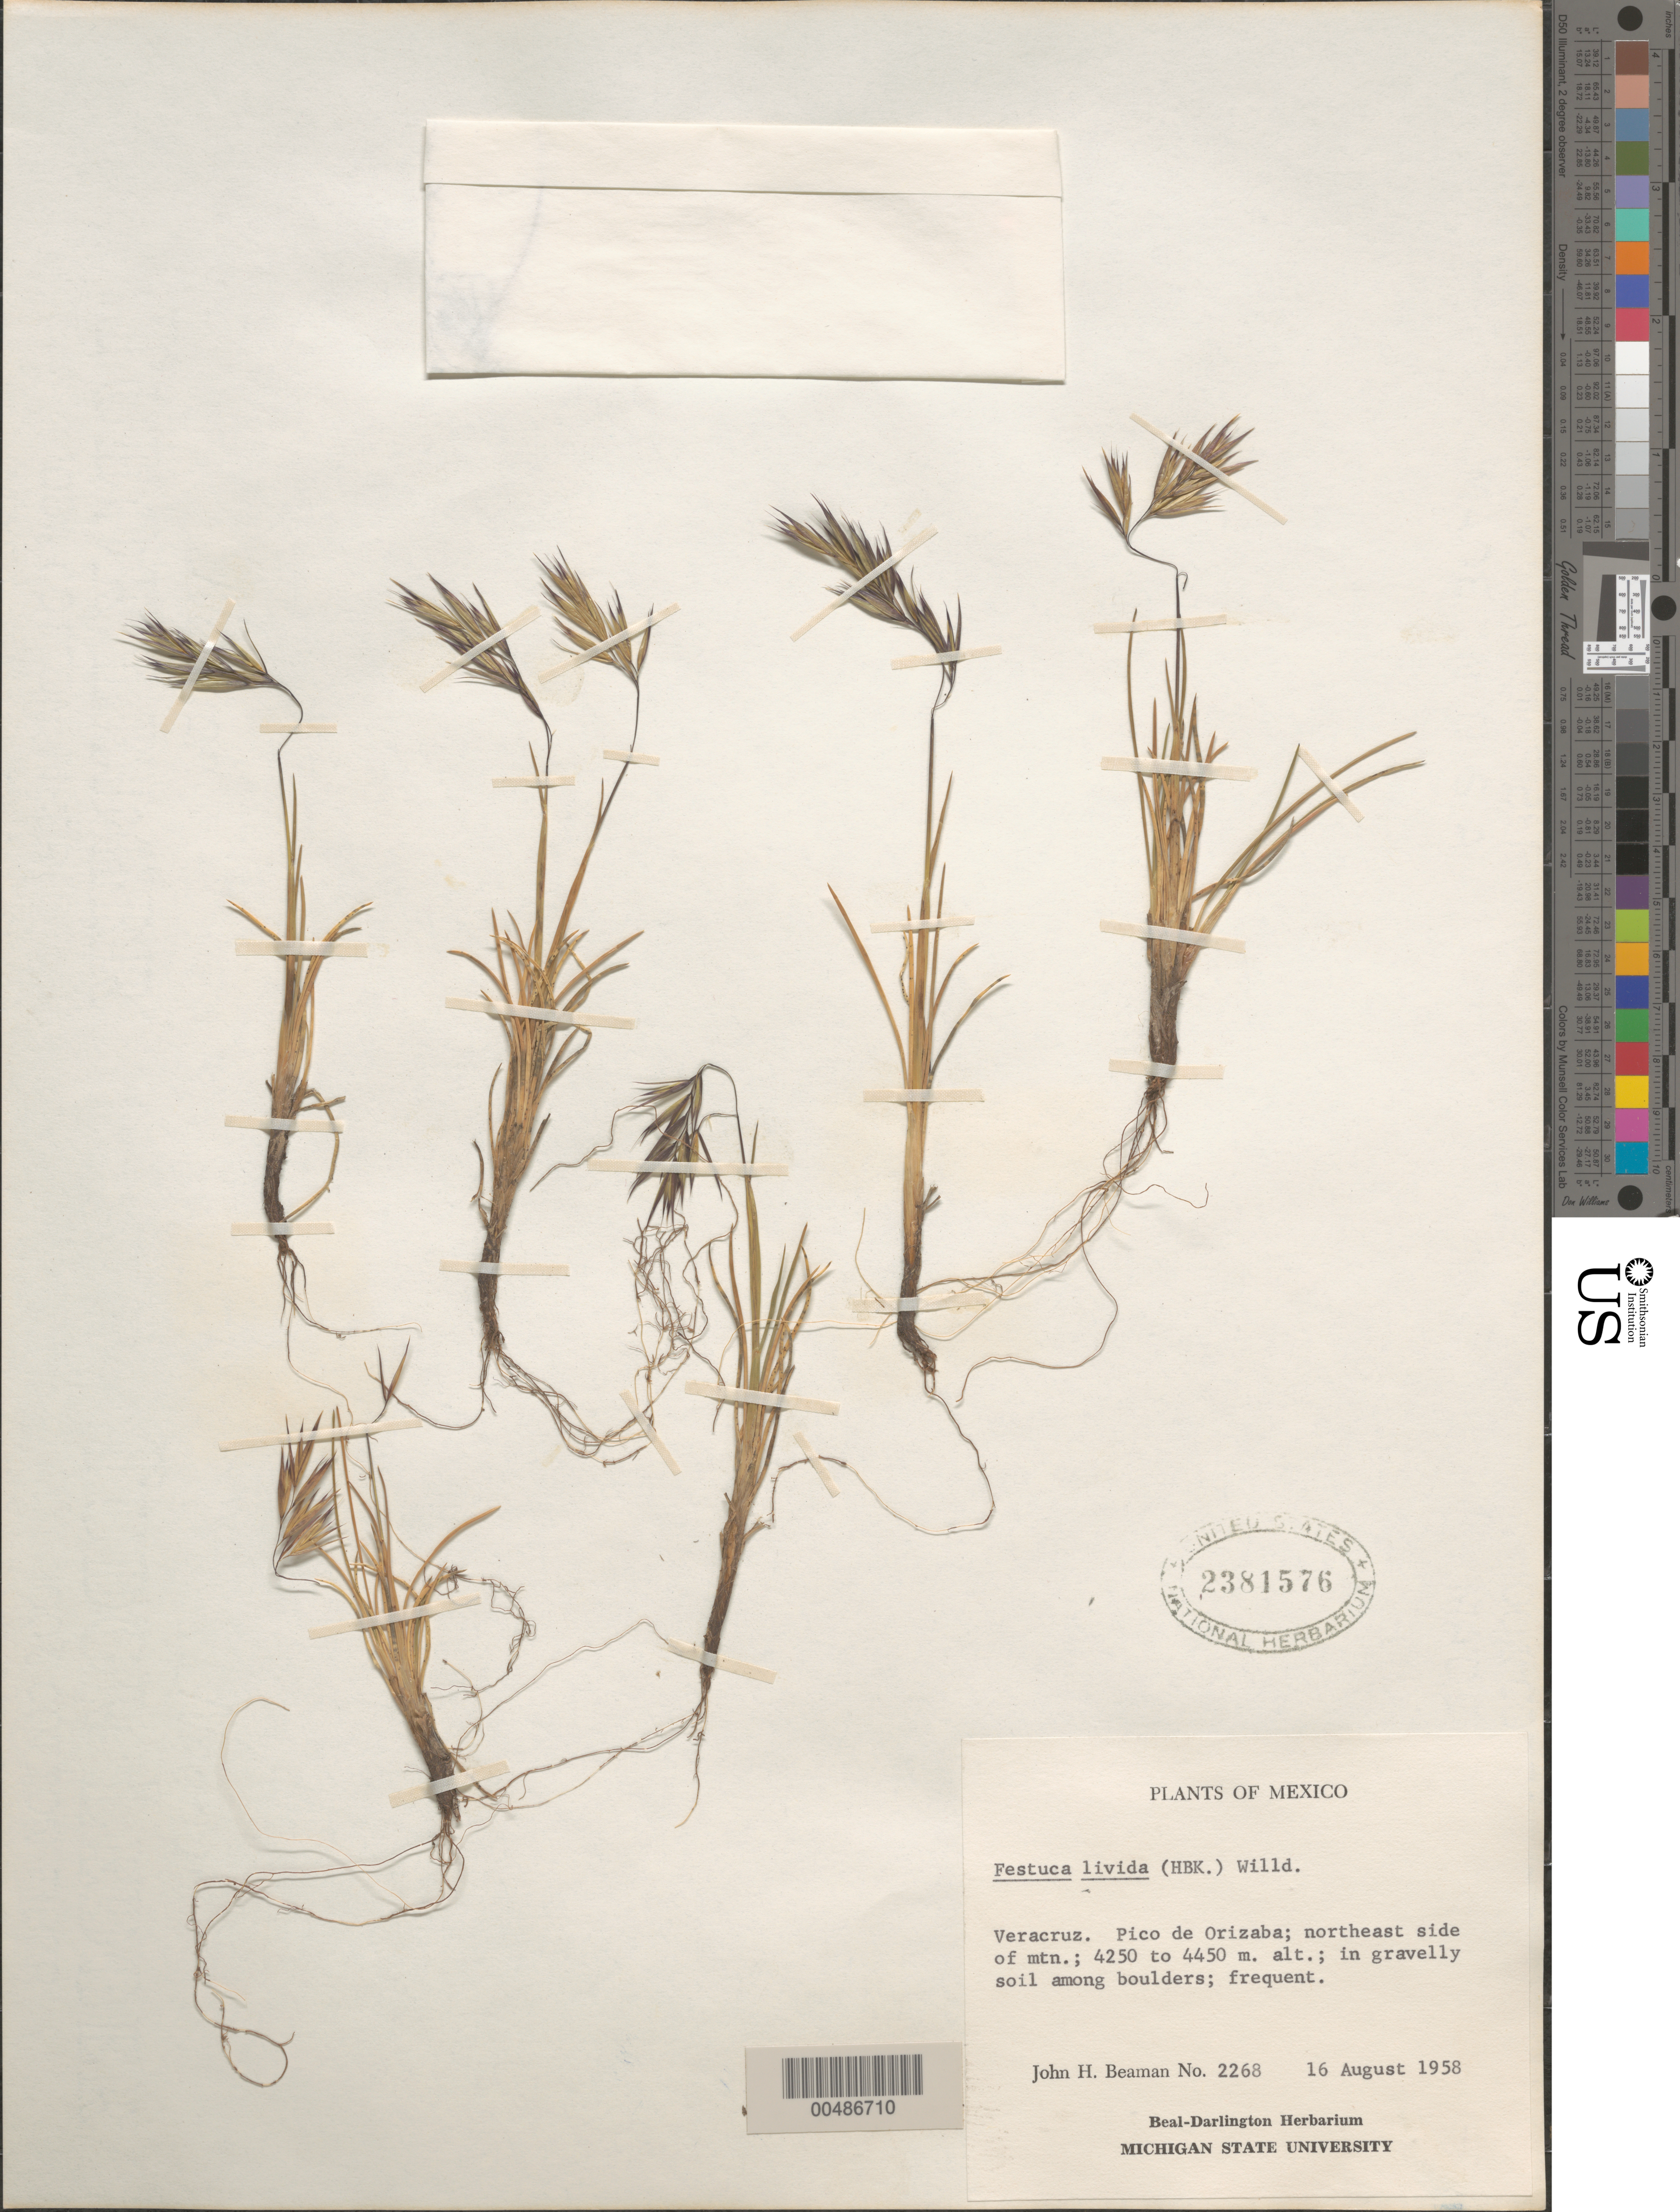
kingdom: Plantae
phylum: Tracheophyta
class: Liliopsida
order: Poales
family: Poaceae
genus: Festuca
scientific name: Festuca livida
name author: (Kunth) Willd.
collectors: J. H. Beaman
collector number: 2268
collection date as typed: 16 Aug 1958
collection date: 1958-08-16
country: Mexico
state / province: Veracruz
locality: Pico de Orizaba; NE side of mtn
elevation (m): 4250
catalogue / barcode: US 2381576